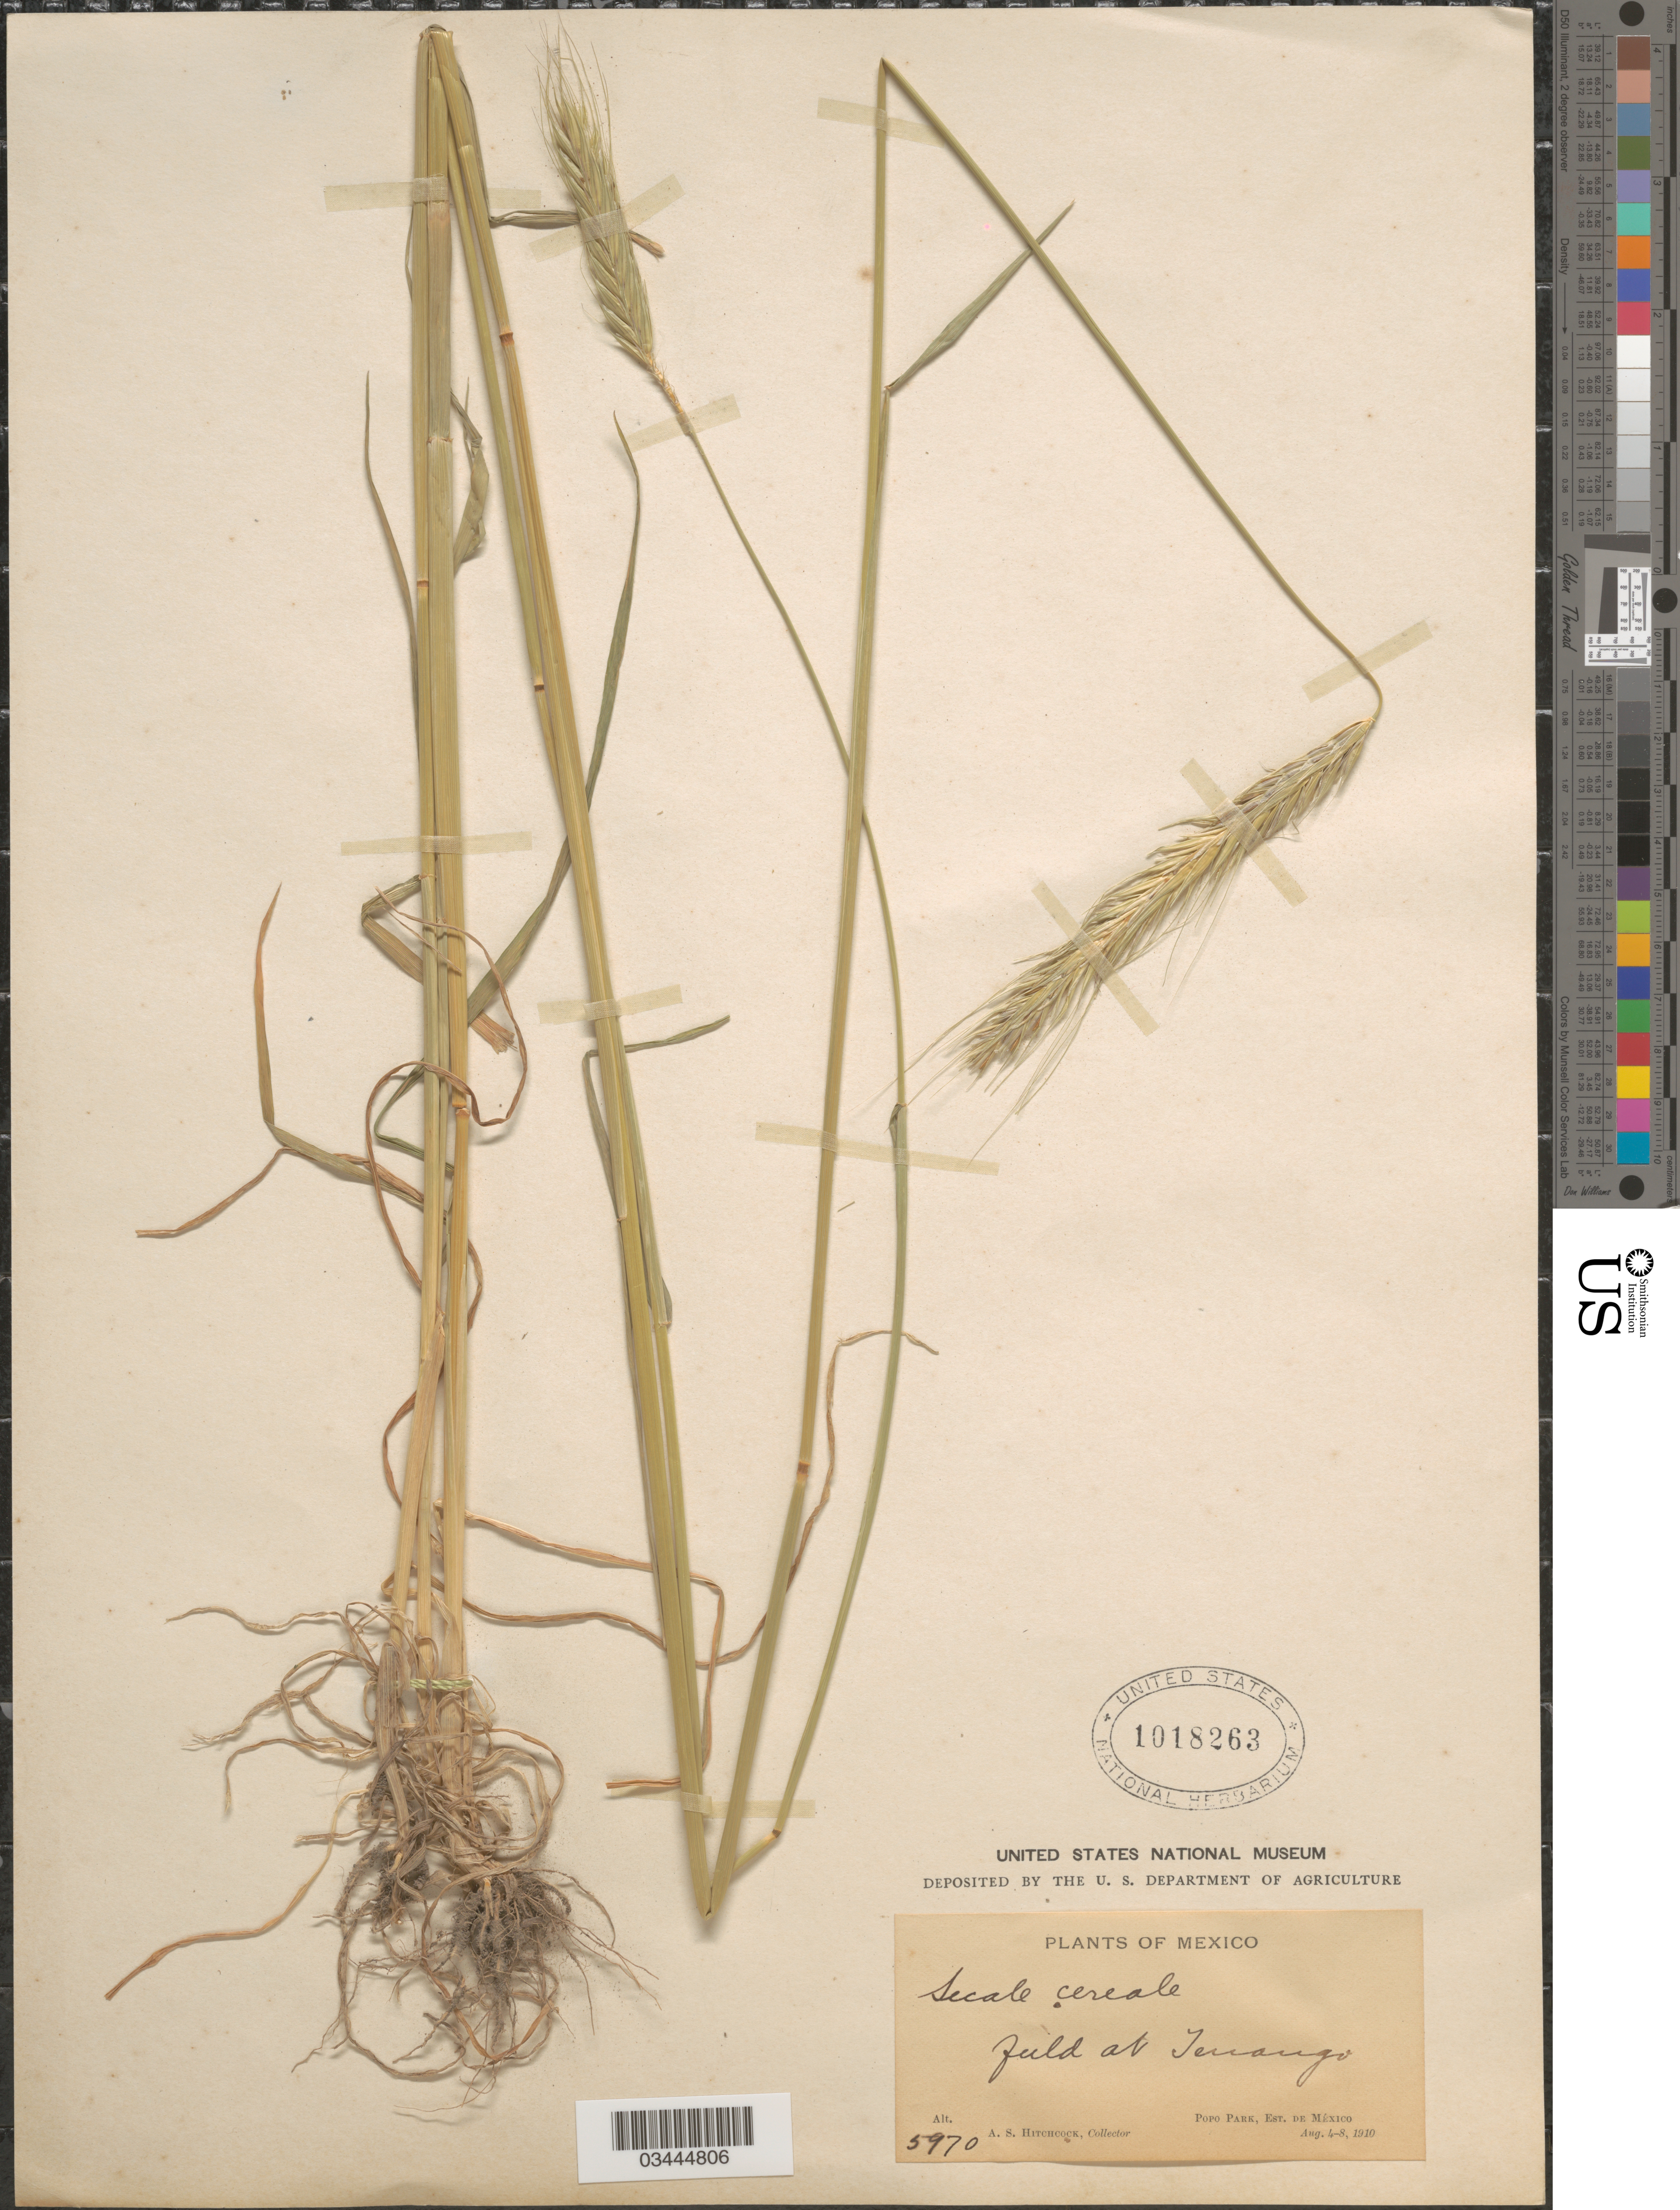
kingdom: Plantae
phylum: Tracheophyta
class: Liliopsida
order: Poales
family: Poaceae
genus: Secale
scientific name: Secale cereale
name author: L.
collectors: A. S. Hitchcock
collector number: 5970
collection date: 1910-08-04/1910-08-08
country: Mexico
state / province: México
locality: Field at Tenango. Popo Park.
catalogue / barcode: US 1018263